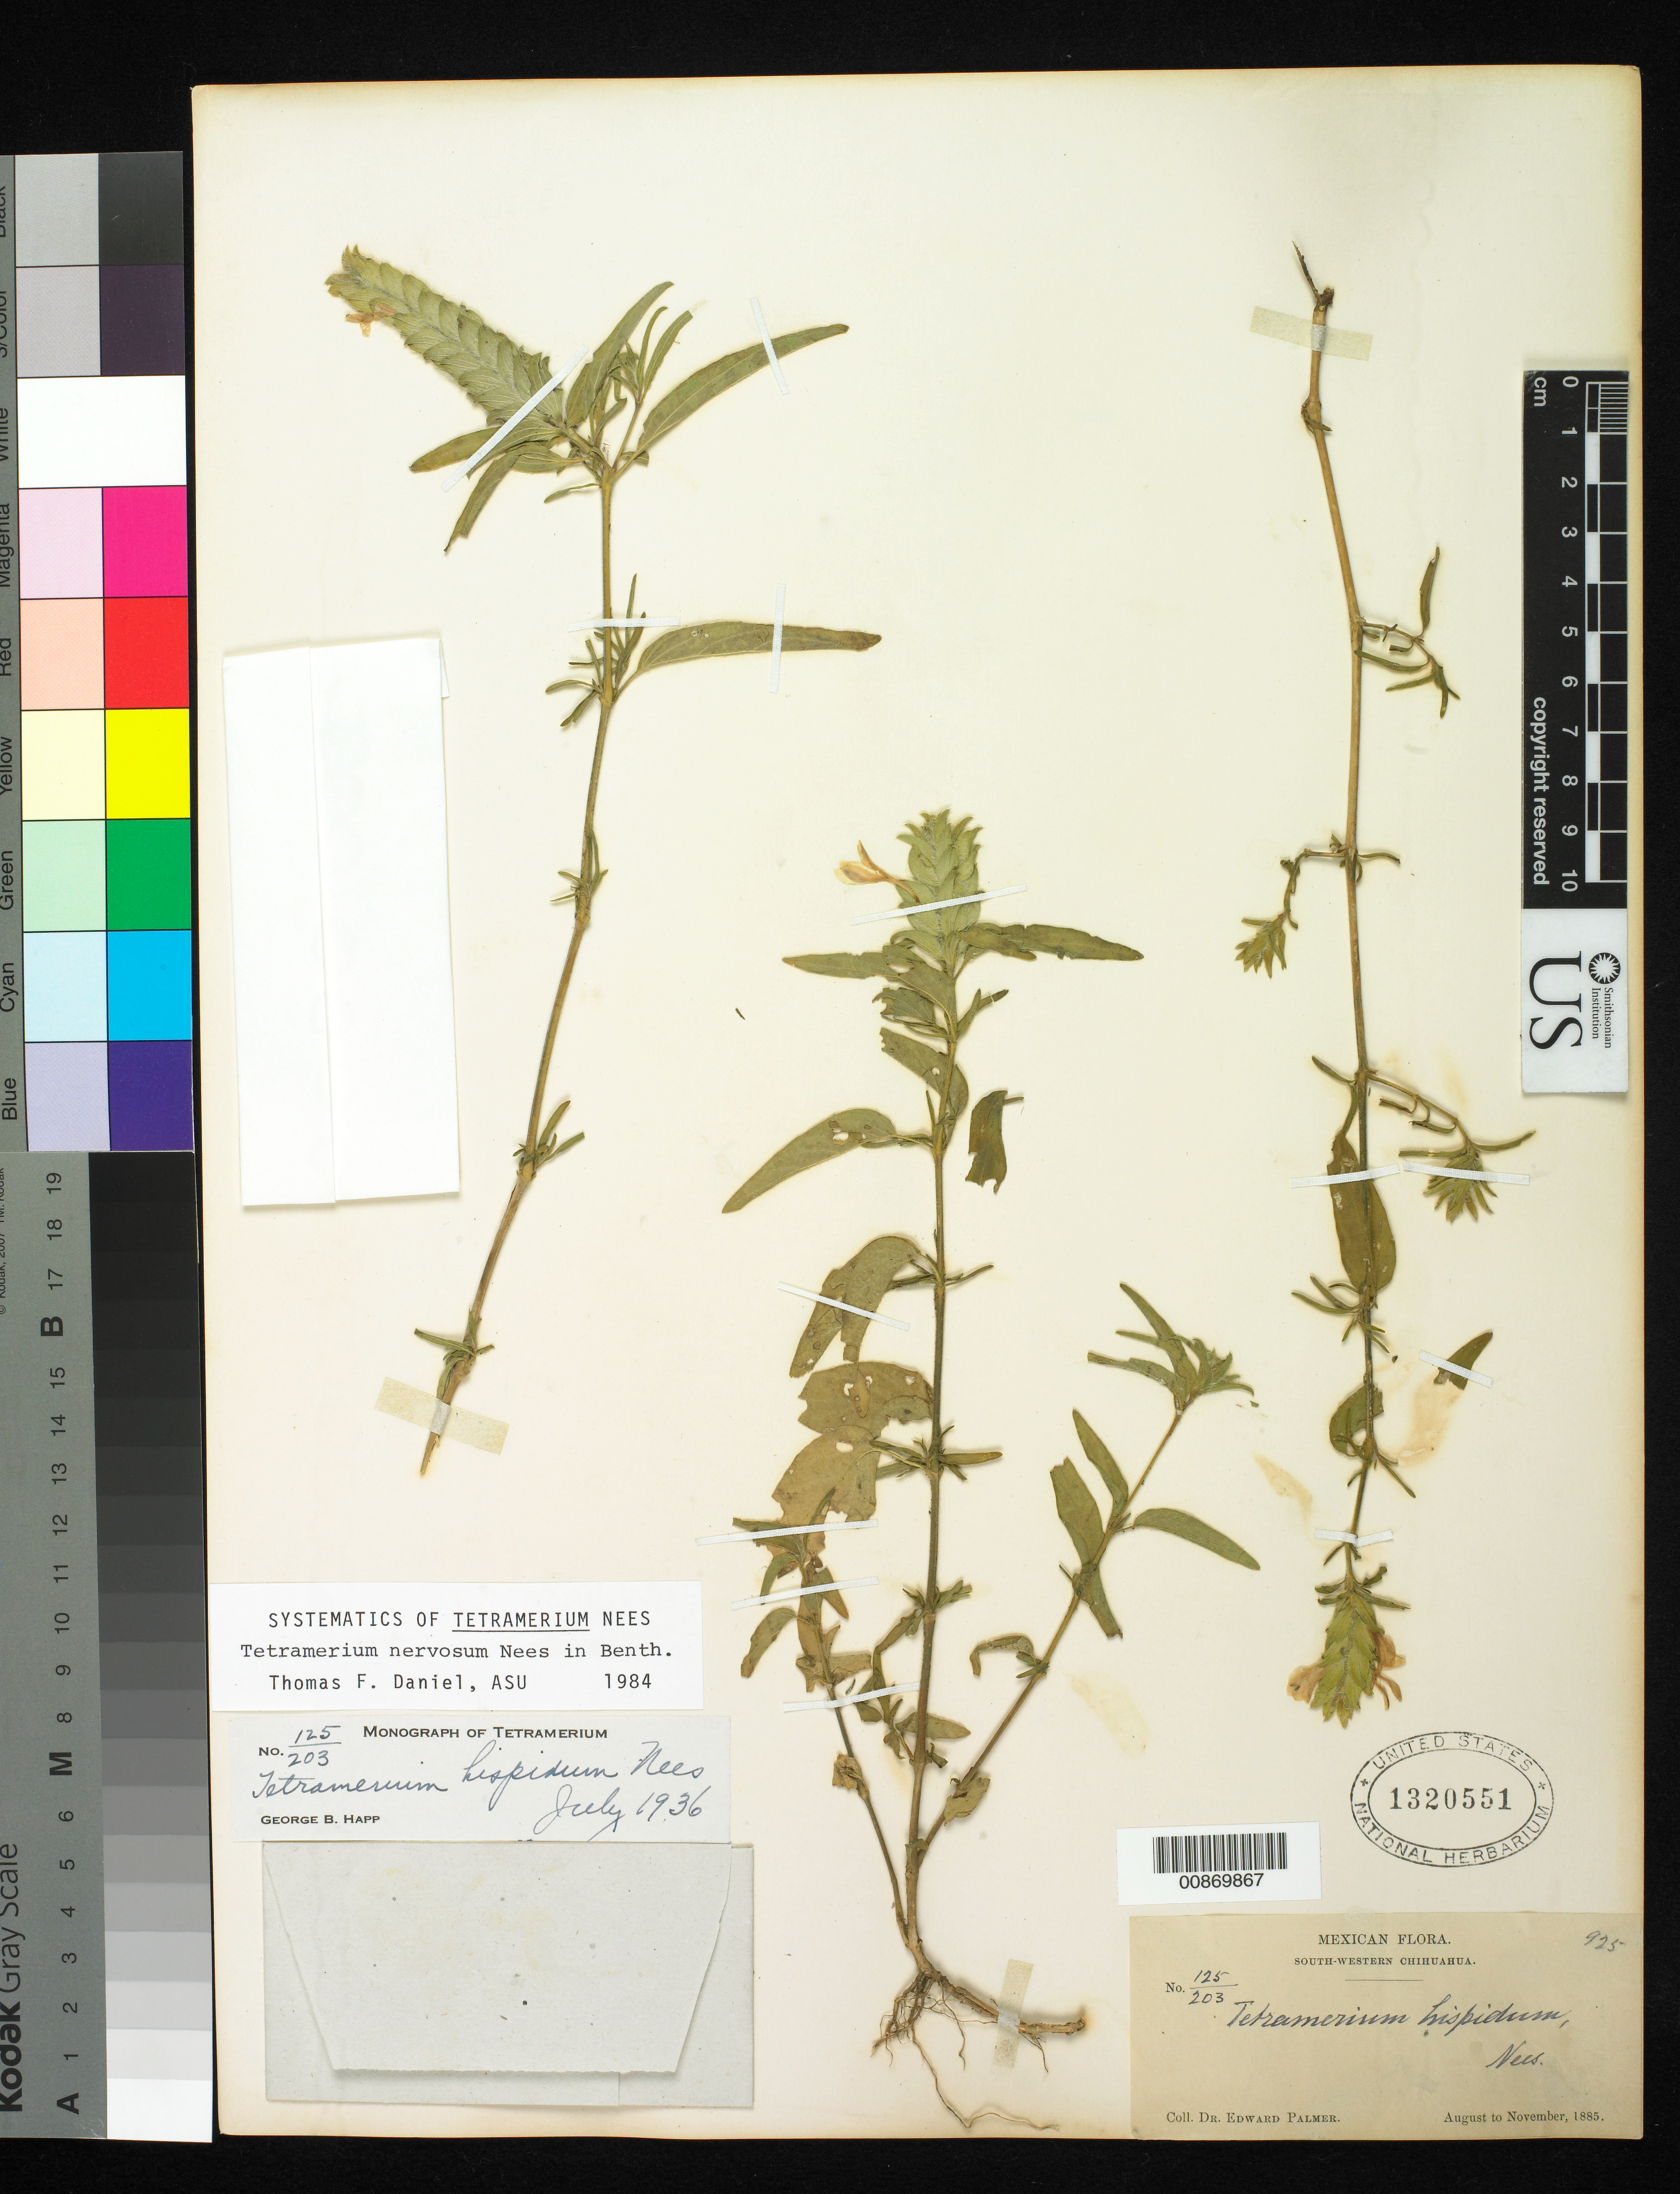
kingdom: Plantae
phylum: Tracheophyta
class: Magnoliopsida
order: Lamiales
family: Acanthaceae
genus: Tetramerium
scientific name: Tetramerium nervosum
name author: Nees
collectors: E. Palmer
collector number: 125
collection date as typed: Aug 1885 to -- Nov 1885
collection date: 1885-08/1885-11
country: Mexico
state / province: Chihuahua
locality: South-Western Chihuahua.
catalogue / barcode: US 1320551